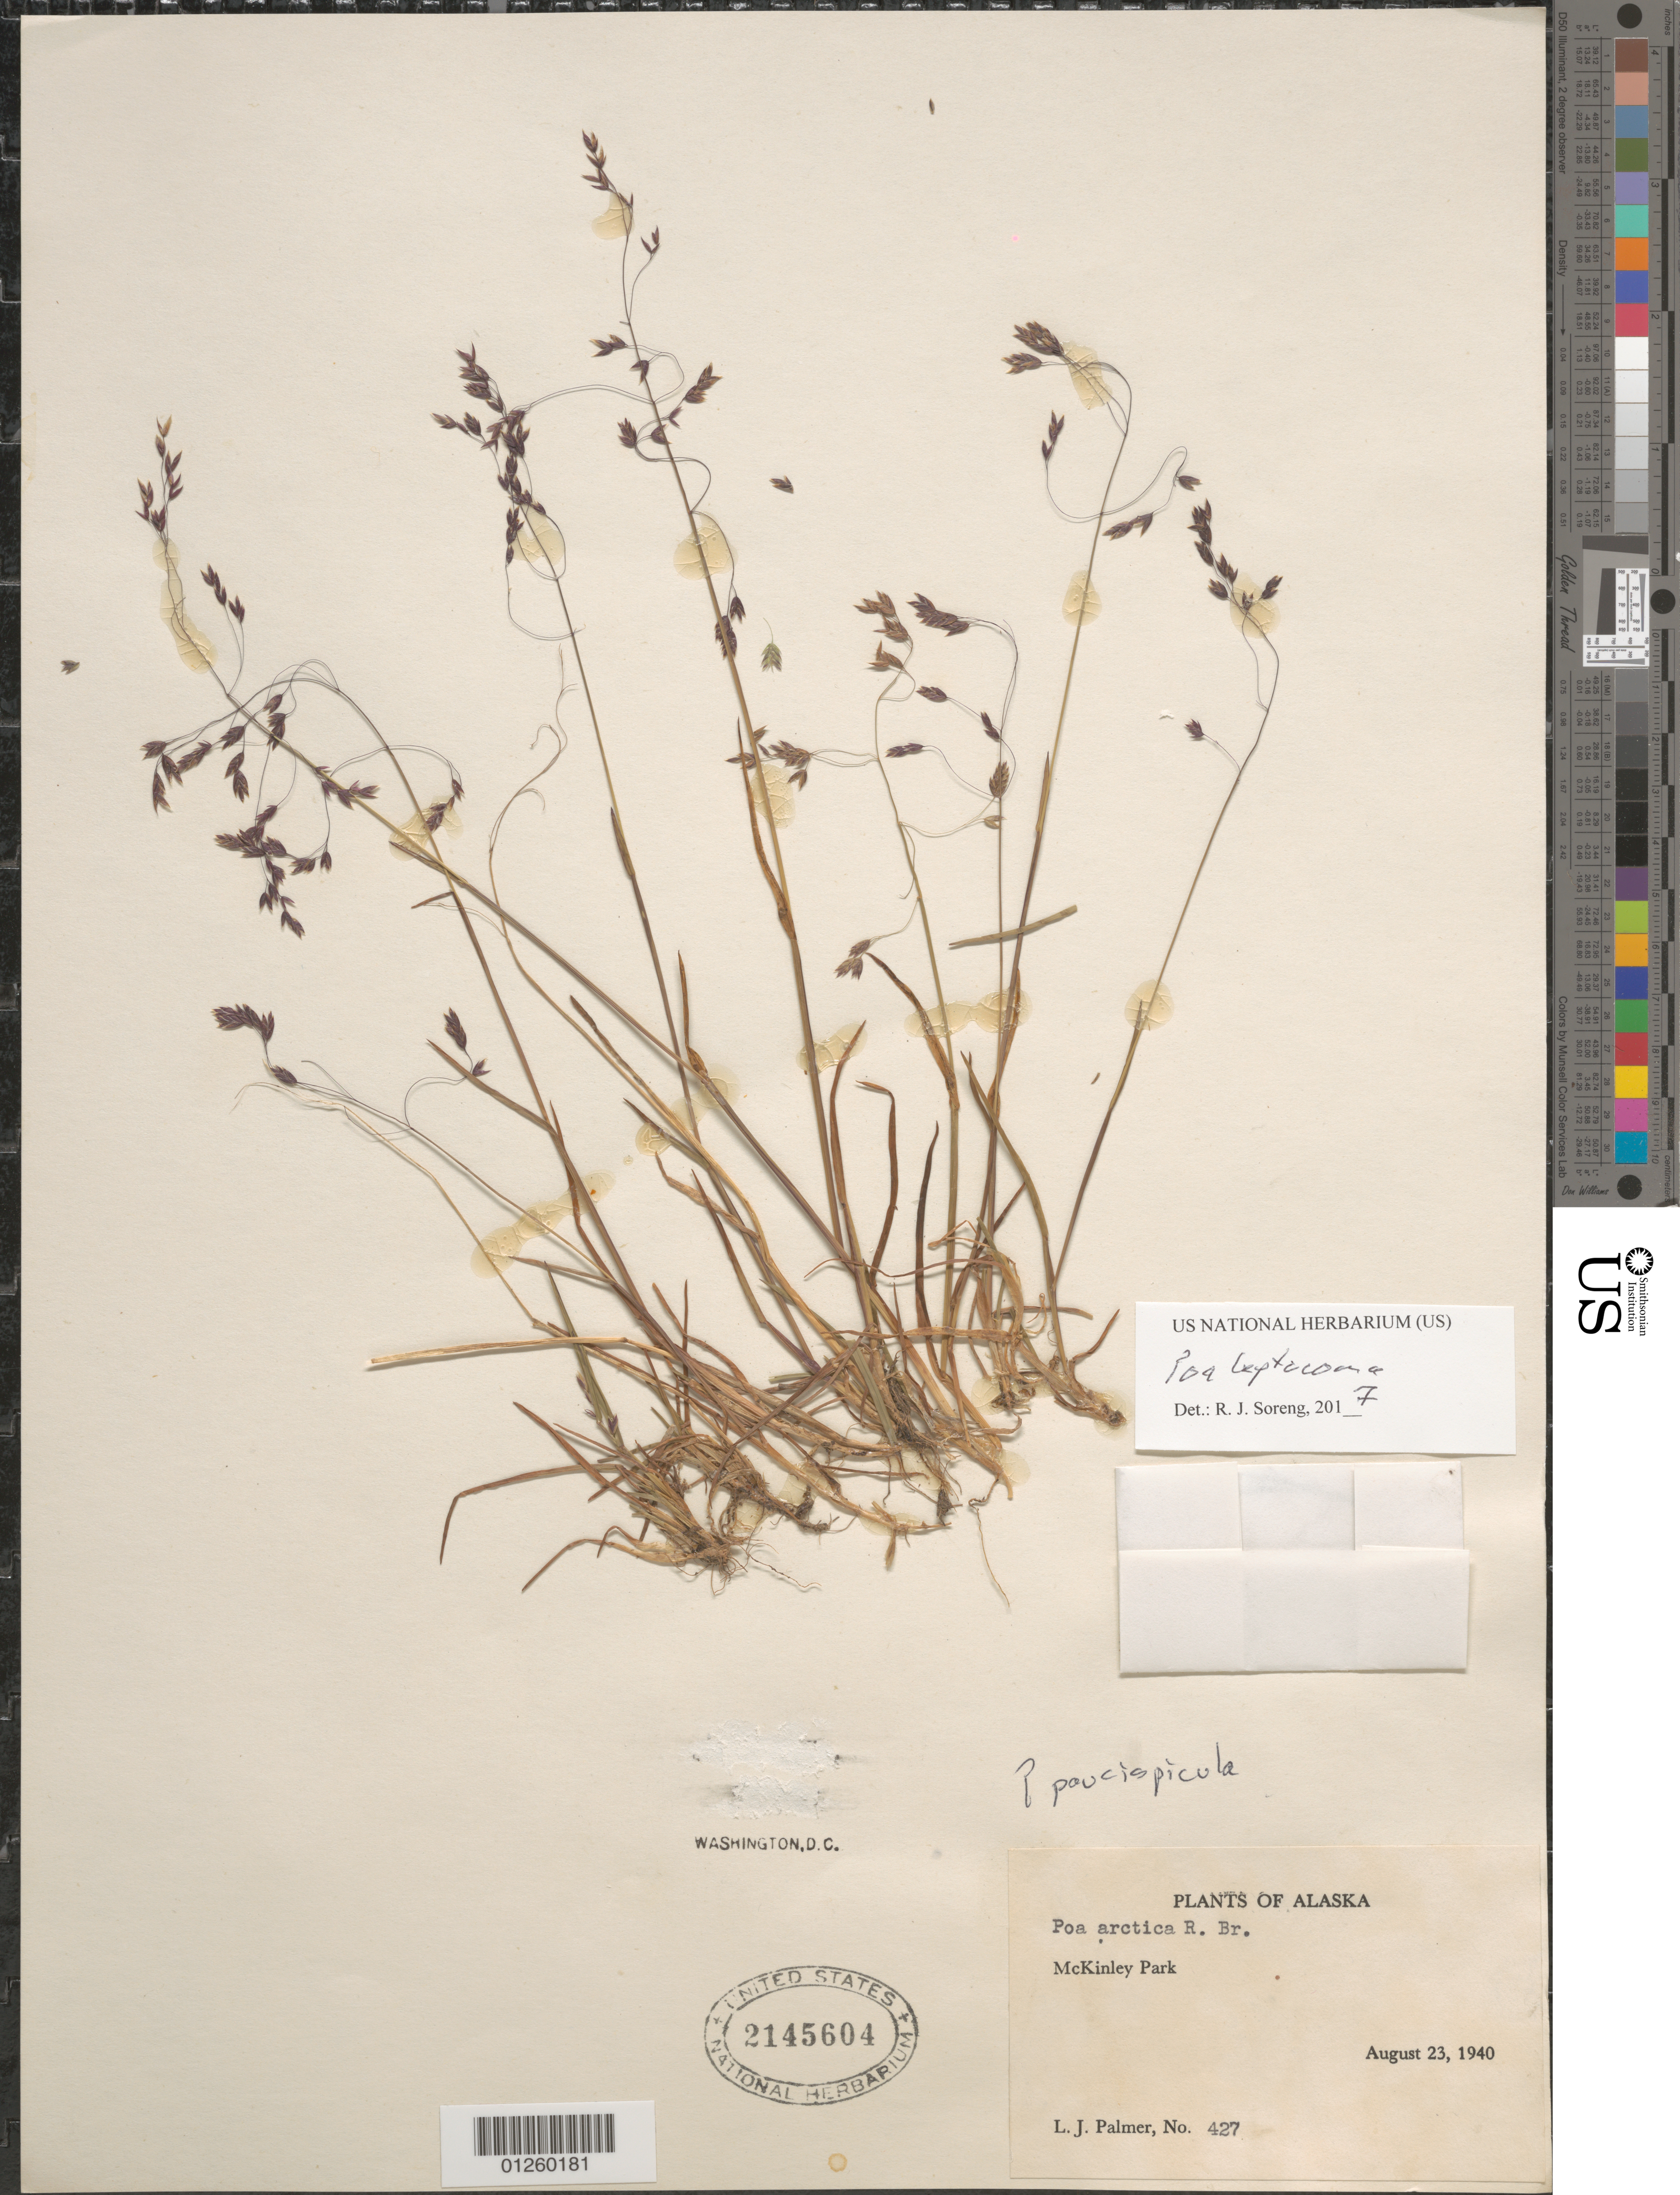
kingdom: Plantae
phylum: Tracheophyta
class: Liliopsida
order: Poales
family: Poaceae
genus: Poa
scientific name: Poa leptocoma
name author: Trin.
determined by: Soreng, Robert J., Research Associate (BOT), Smithsonian Institution - National Museum of Natural History (UNITED STATES)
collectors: L. J. Palmer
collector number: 427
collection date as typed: August 23, 1940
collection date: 1940-08-23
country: United States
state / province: Alaska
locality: McKinley Park.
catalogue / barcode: US 2145604